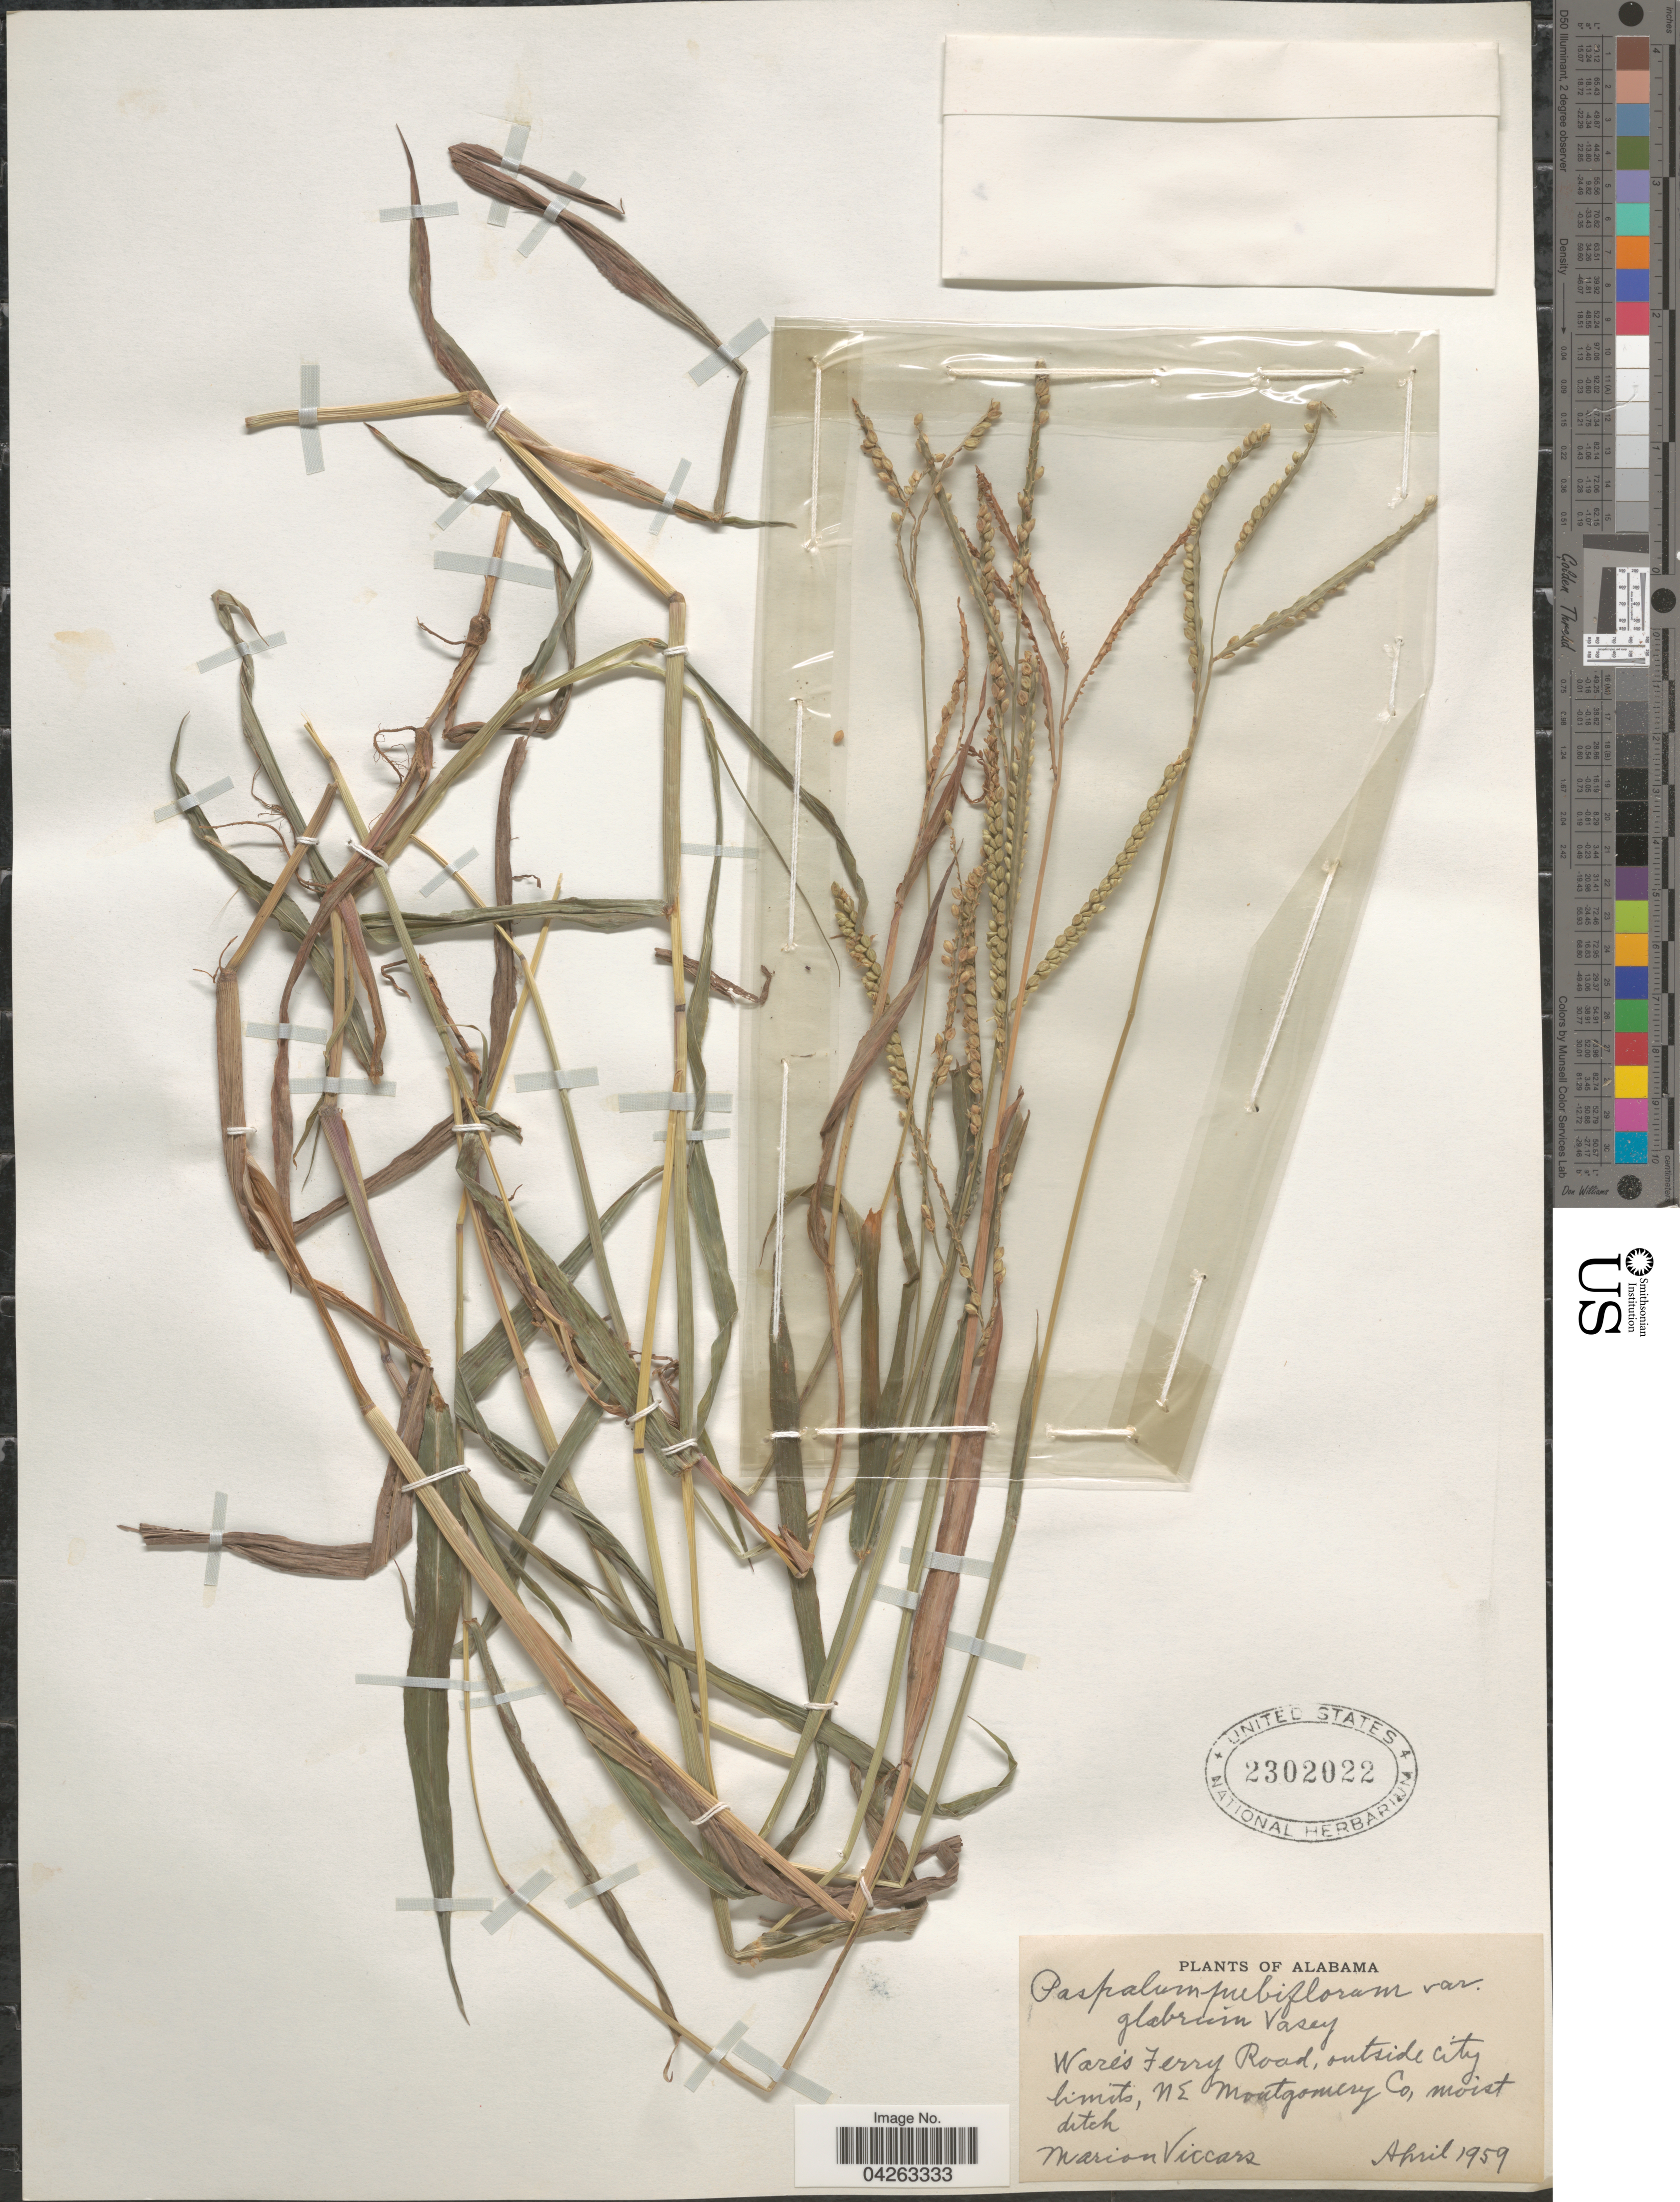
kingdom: Plantae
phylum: Tracheophyta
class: Liliopsida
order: Poales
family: Poaceae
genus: Paspalum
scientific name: Paspalum pubiflorum var. glabrum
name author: Vasey ex Scribn.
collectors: M. Viccars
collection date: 1959-04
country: United States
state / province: Alabama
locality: Ware's Ferry Road, outside city limits, N E Montgomery Co.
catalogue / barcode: US 2302022